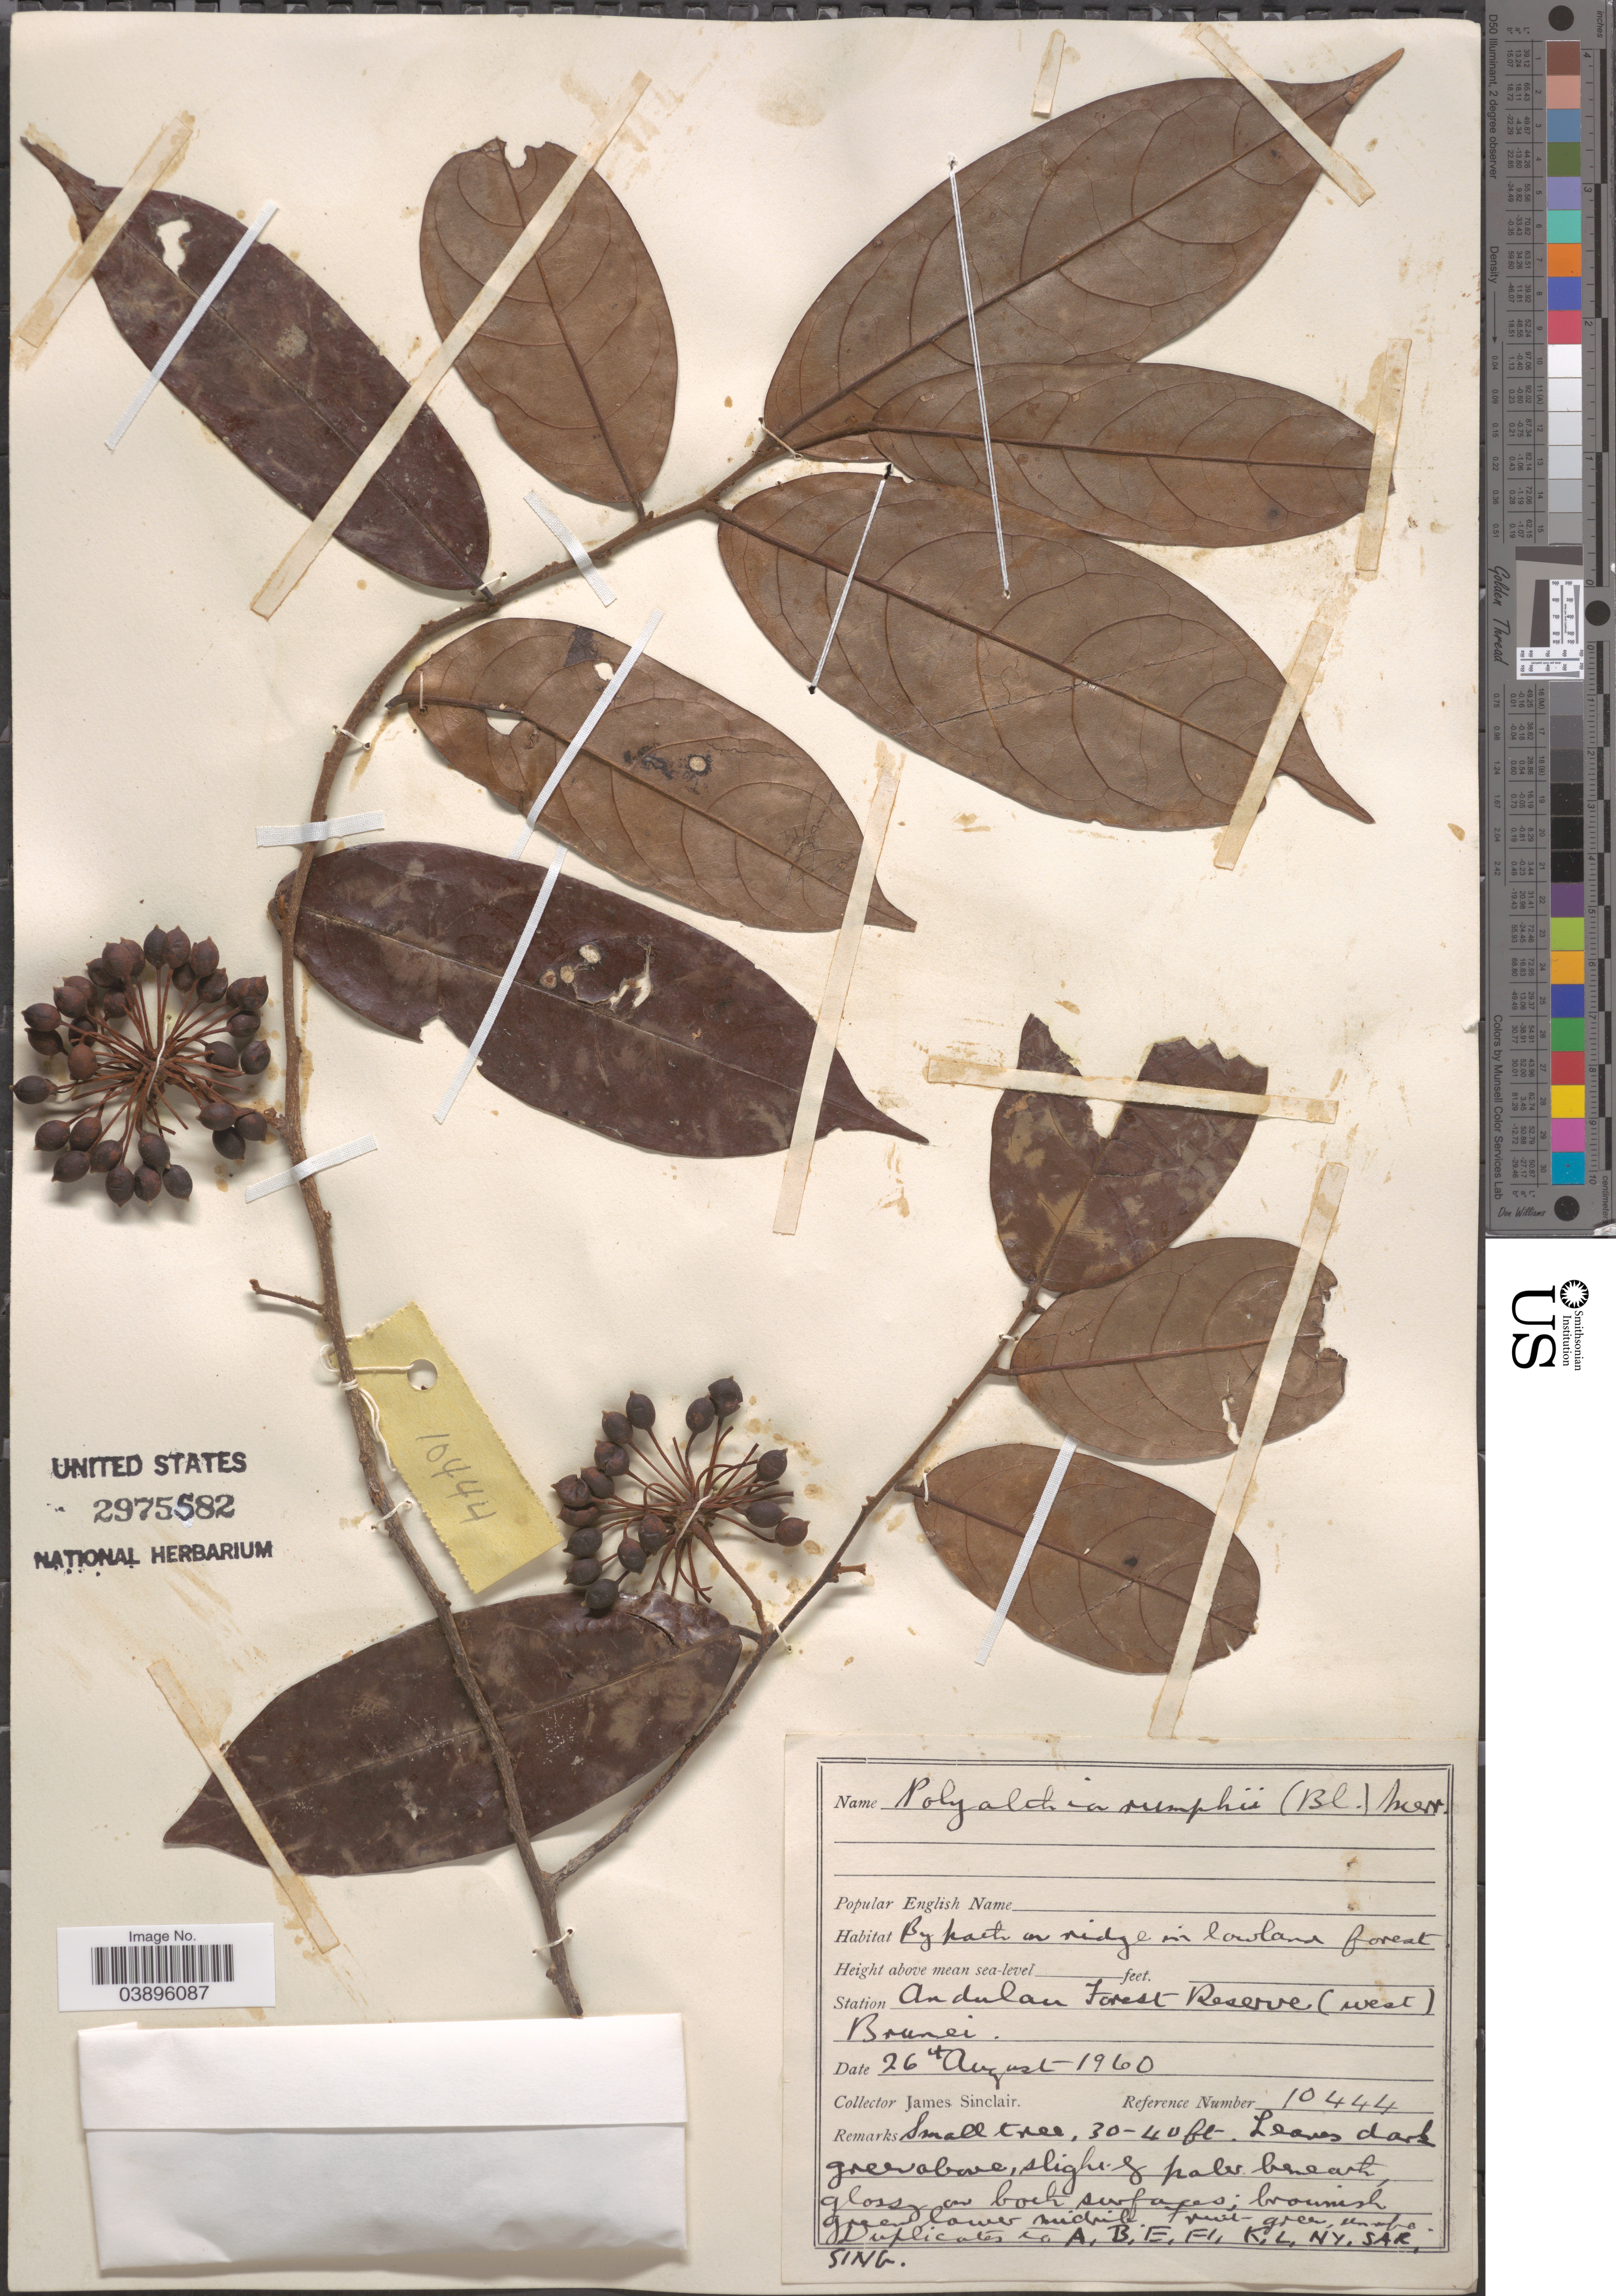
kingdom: Plantae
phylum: Tracheophyta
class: Magnoliopsida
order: Magnoliales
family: Annonaceae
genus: Polyalthia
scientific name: Polyalthia rumphii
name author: (Blume ex Hensch.) Merr.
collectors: J. Sinclair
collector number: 10444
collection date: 1960-08-26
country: Brunei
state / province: Brunei and Muara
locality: By path on ridge in lowland forest. Station Andulan Forest Reserve (west) Brunei.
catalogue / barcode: US 2975582